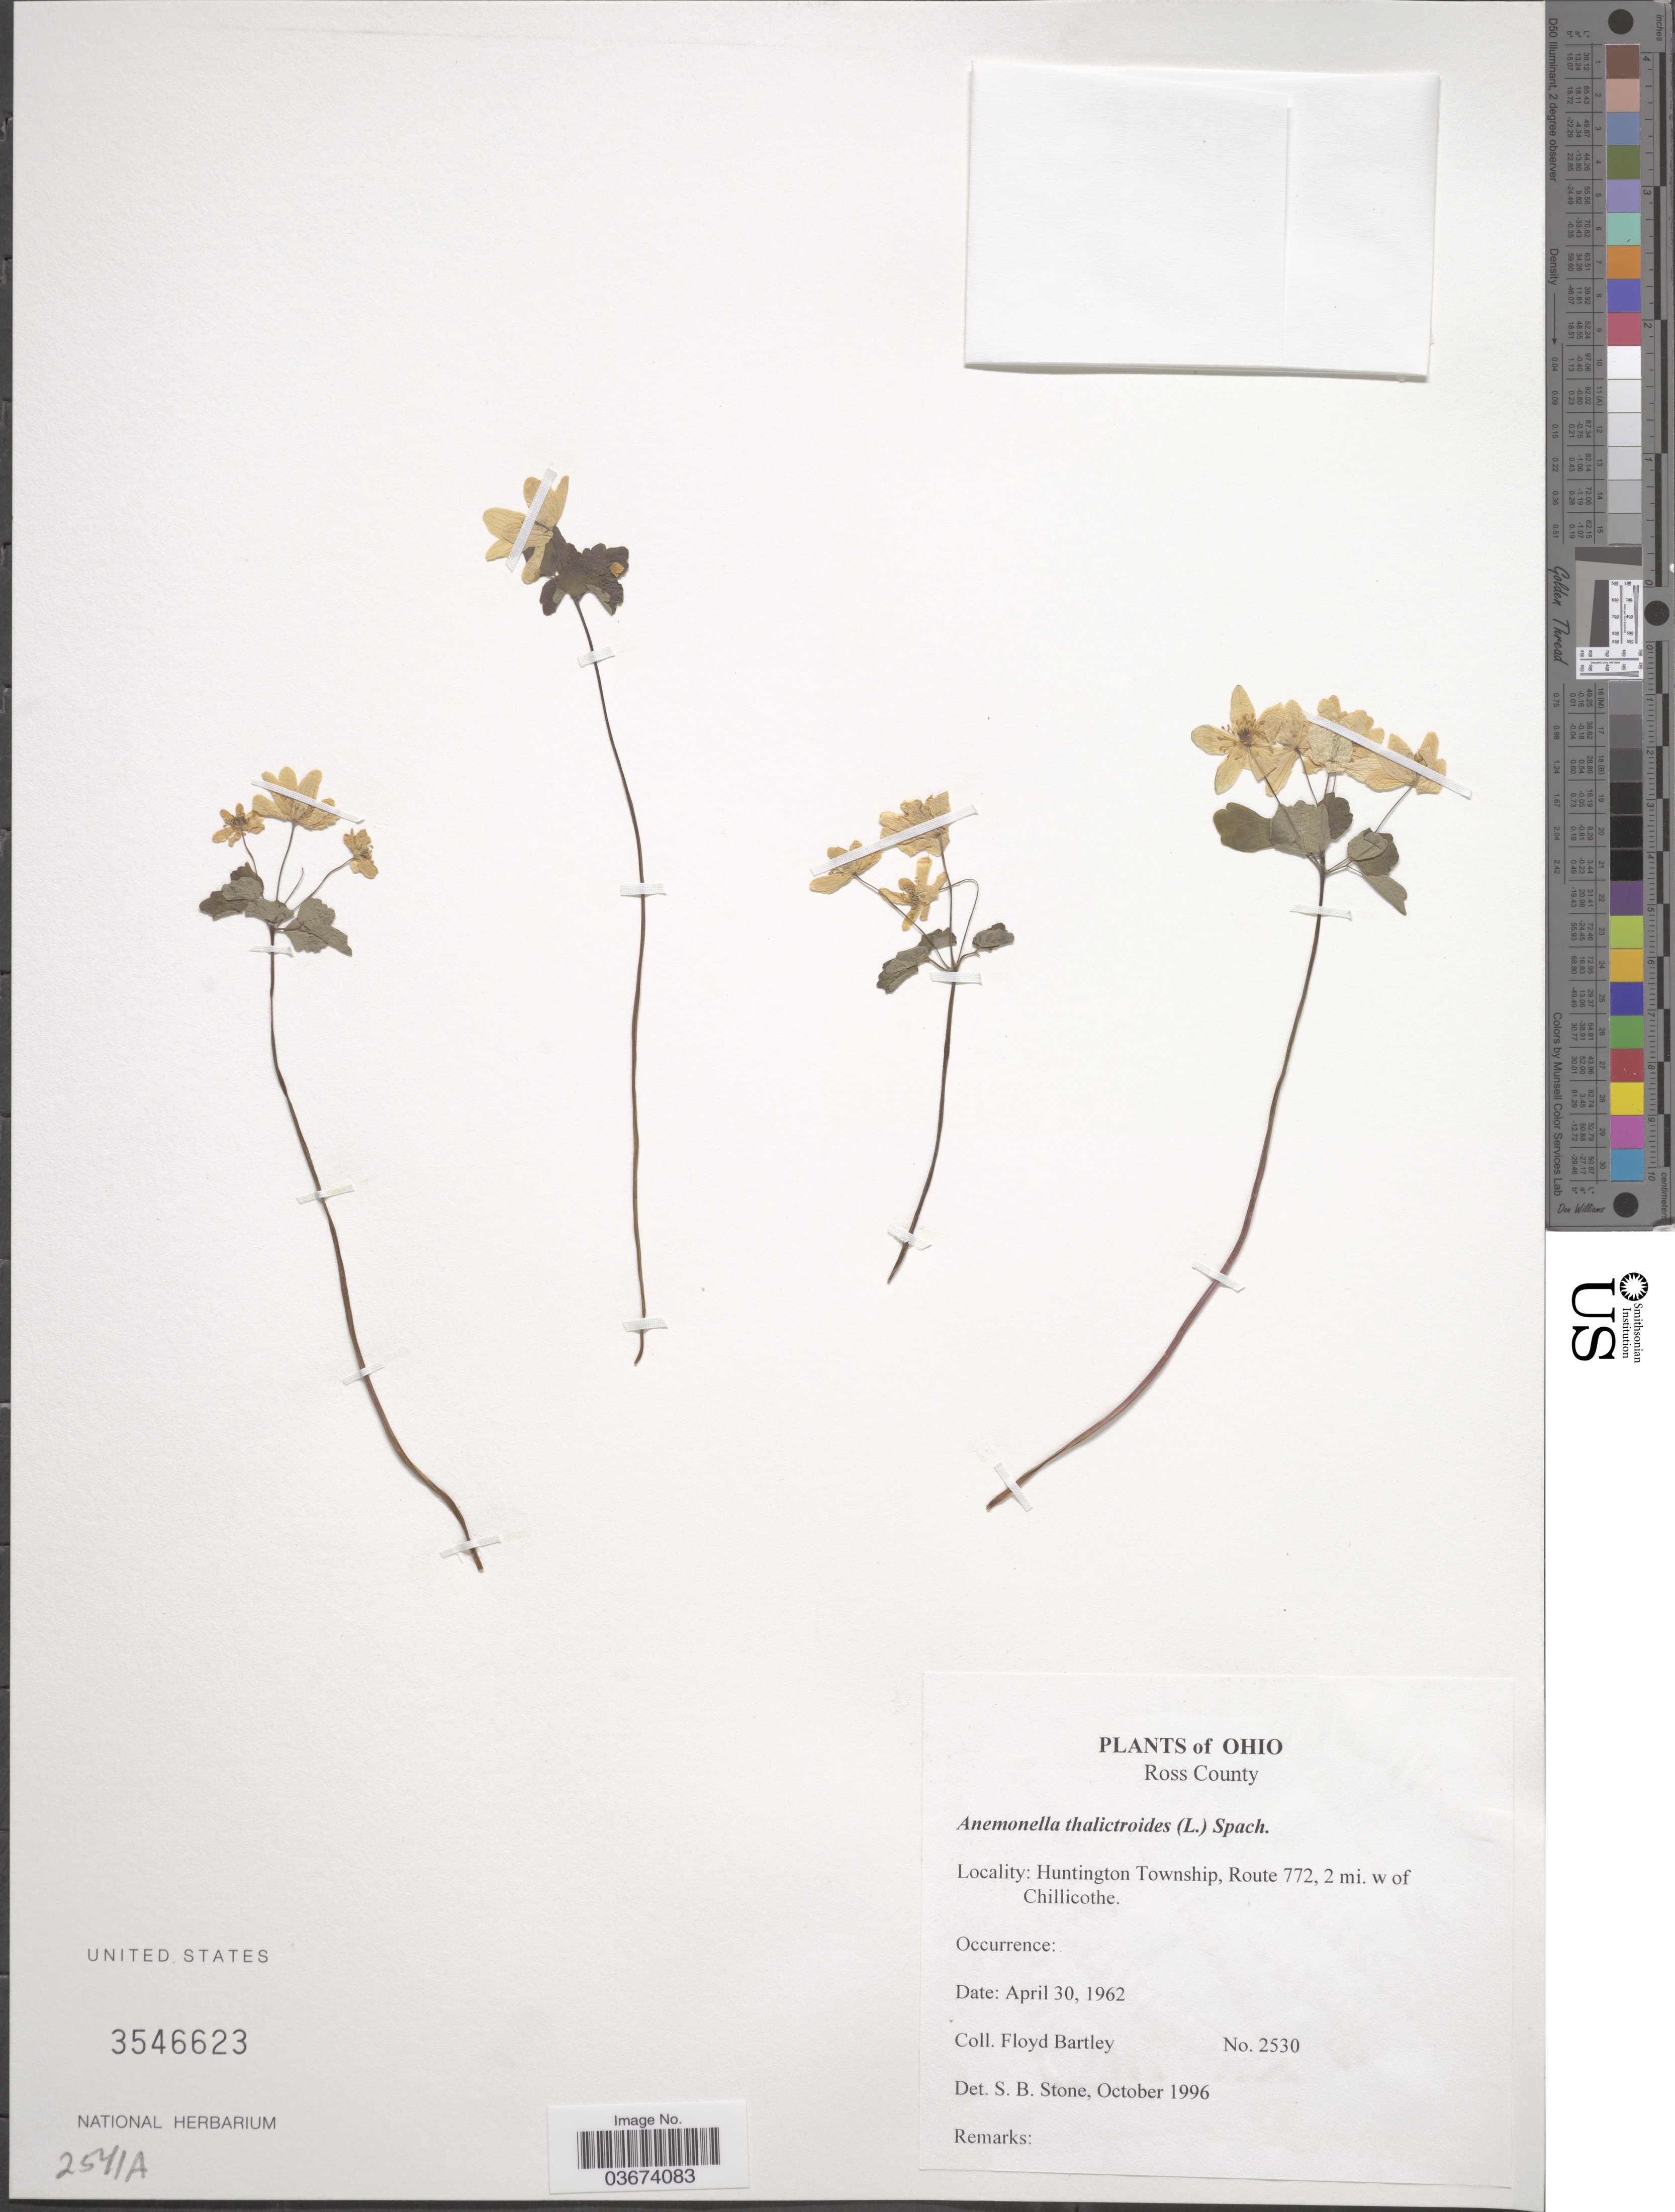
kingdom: Plantae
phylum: Tracheophyta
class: Magnoliopsida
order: Ranunculales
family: Ranunculaceae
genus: Thalictrum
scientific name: Thalictrum thalictroides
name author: (L.) A.J. Eames & B. Boivin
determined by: Strong, M. T., (US), Smithsonian Institution - National Museum of Natural History (UNITED STATES)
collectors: F. Bartley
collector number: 2530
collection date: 1962-04-30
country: United States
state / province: Ohio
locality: Ross County. Huntington Township, Route 772, 2 mi. w of Chillicothe.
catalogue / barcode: US 3546623